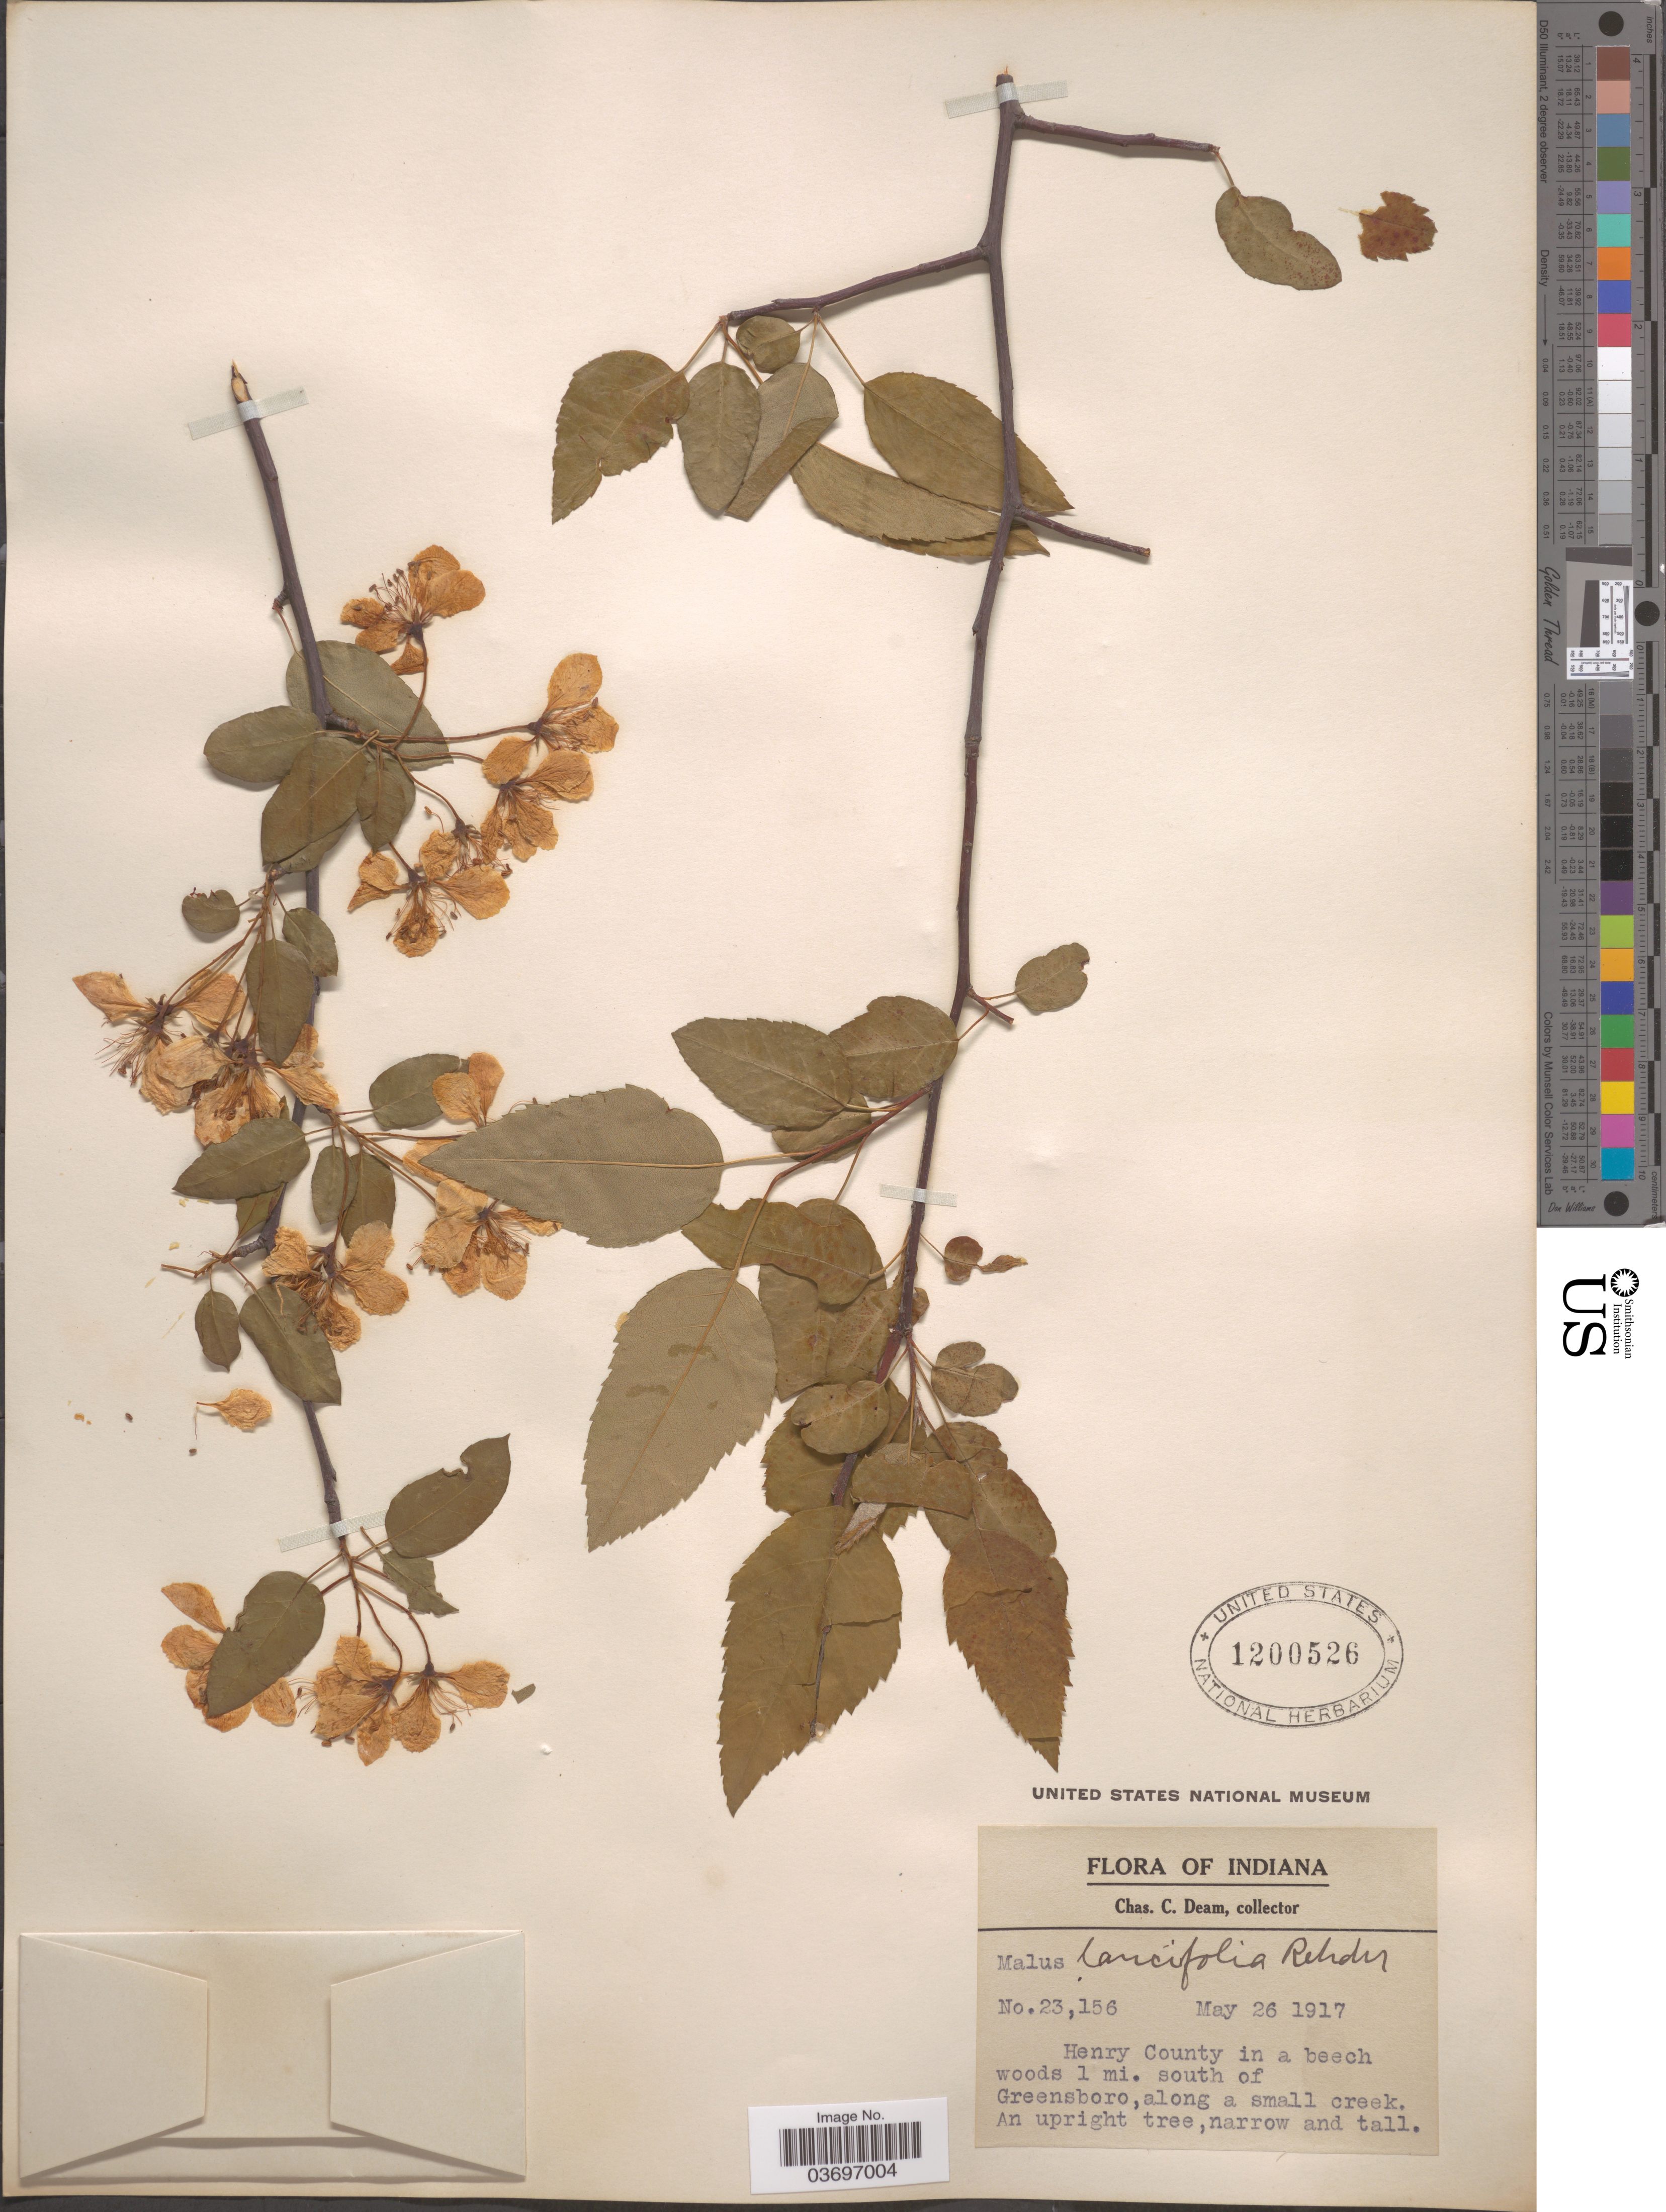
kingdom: Plantae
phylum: Tracheophyta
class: Magnoliopsida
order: Rosales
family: Rosaceae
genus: Malus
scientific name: Malus lancifolia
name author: Rehder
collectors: C. C. Deam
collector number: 23156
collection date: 1917-05-26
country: United States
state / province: Indiana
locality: Henry County in a beech woods 1 mi. south of Greensboro, along a small creek.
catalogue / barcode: US 1200526